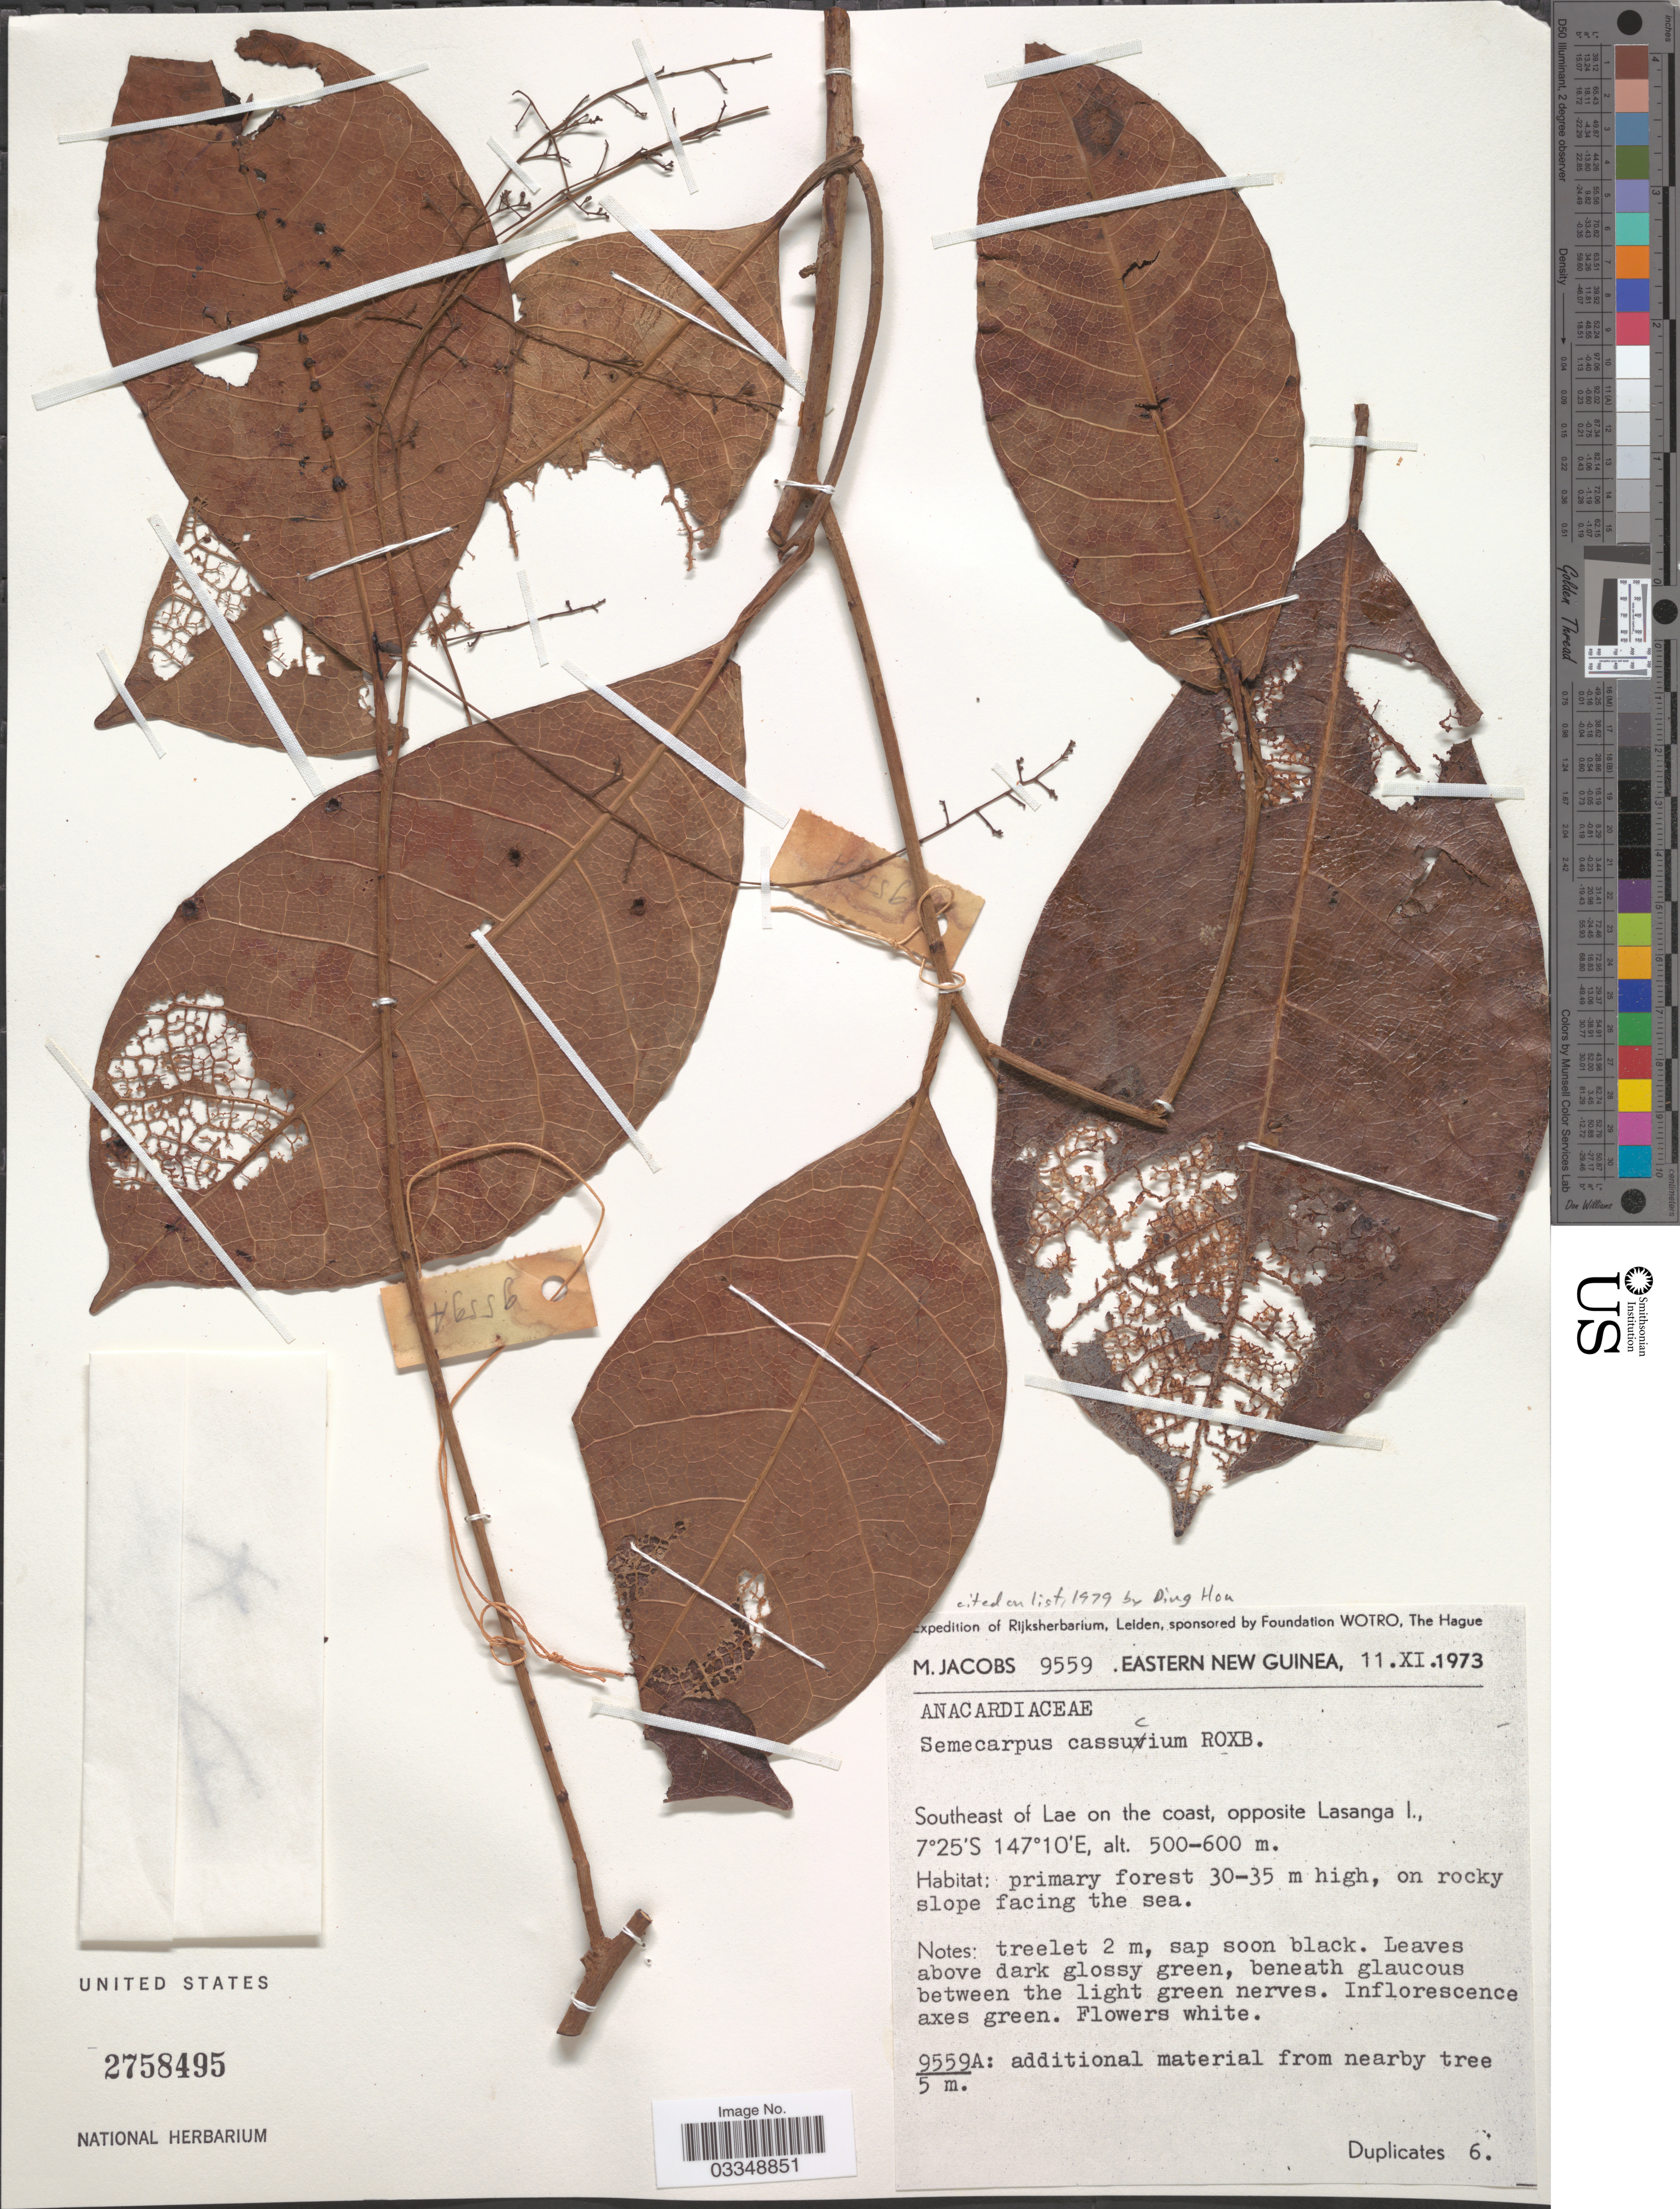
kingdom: Plantae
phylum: Tracheophyta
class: Magnoliopsida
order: Sapindales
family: Anacardiaceae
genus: Semecarpus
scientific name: Semecarpus cassuvium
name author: Roxb.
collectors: M. Jacobs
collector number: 9559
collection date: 1973-11-11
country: Papua New Guinea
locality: Eastern New Guinea. Southeast of Lae on the coast, opposite Lasanga I.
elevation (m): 500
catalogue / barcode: US 2758495